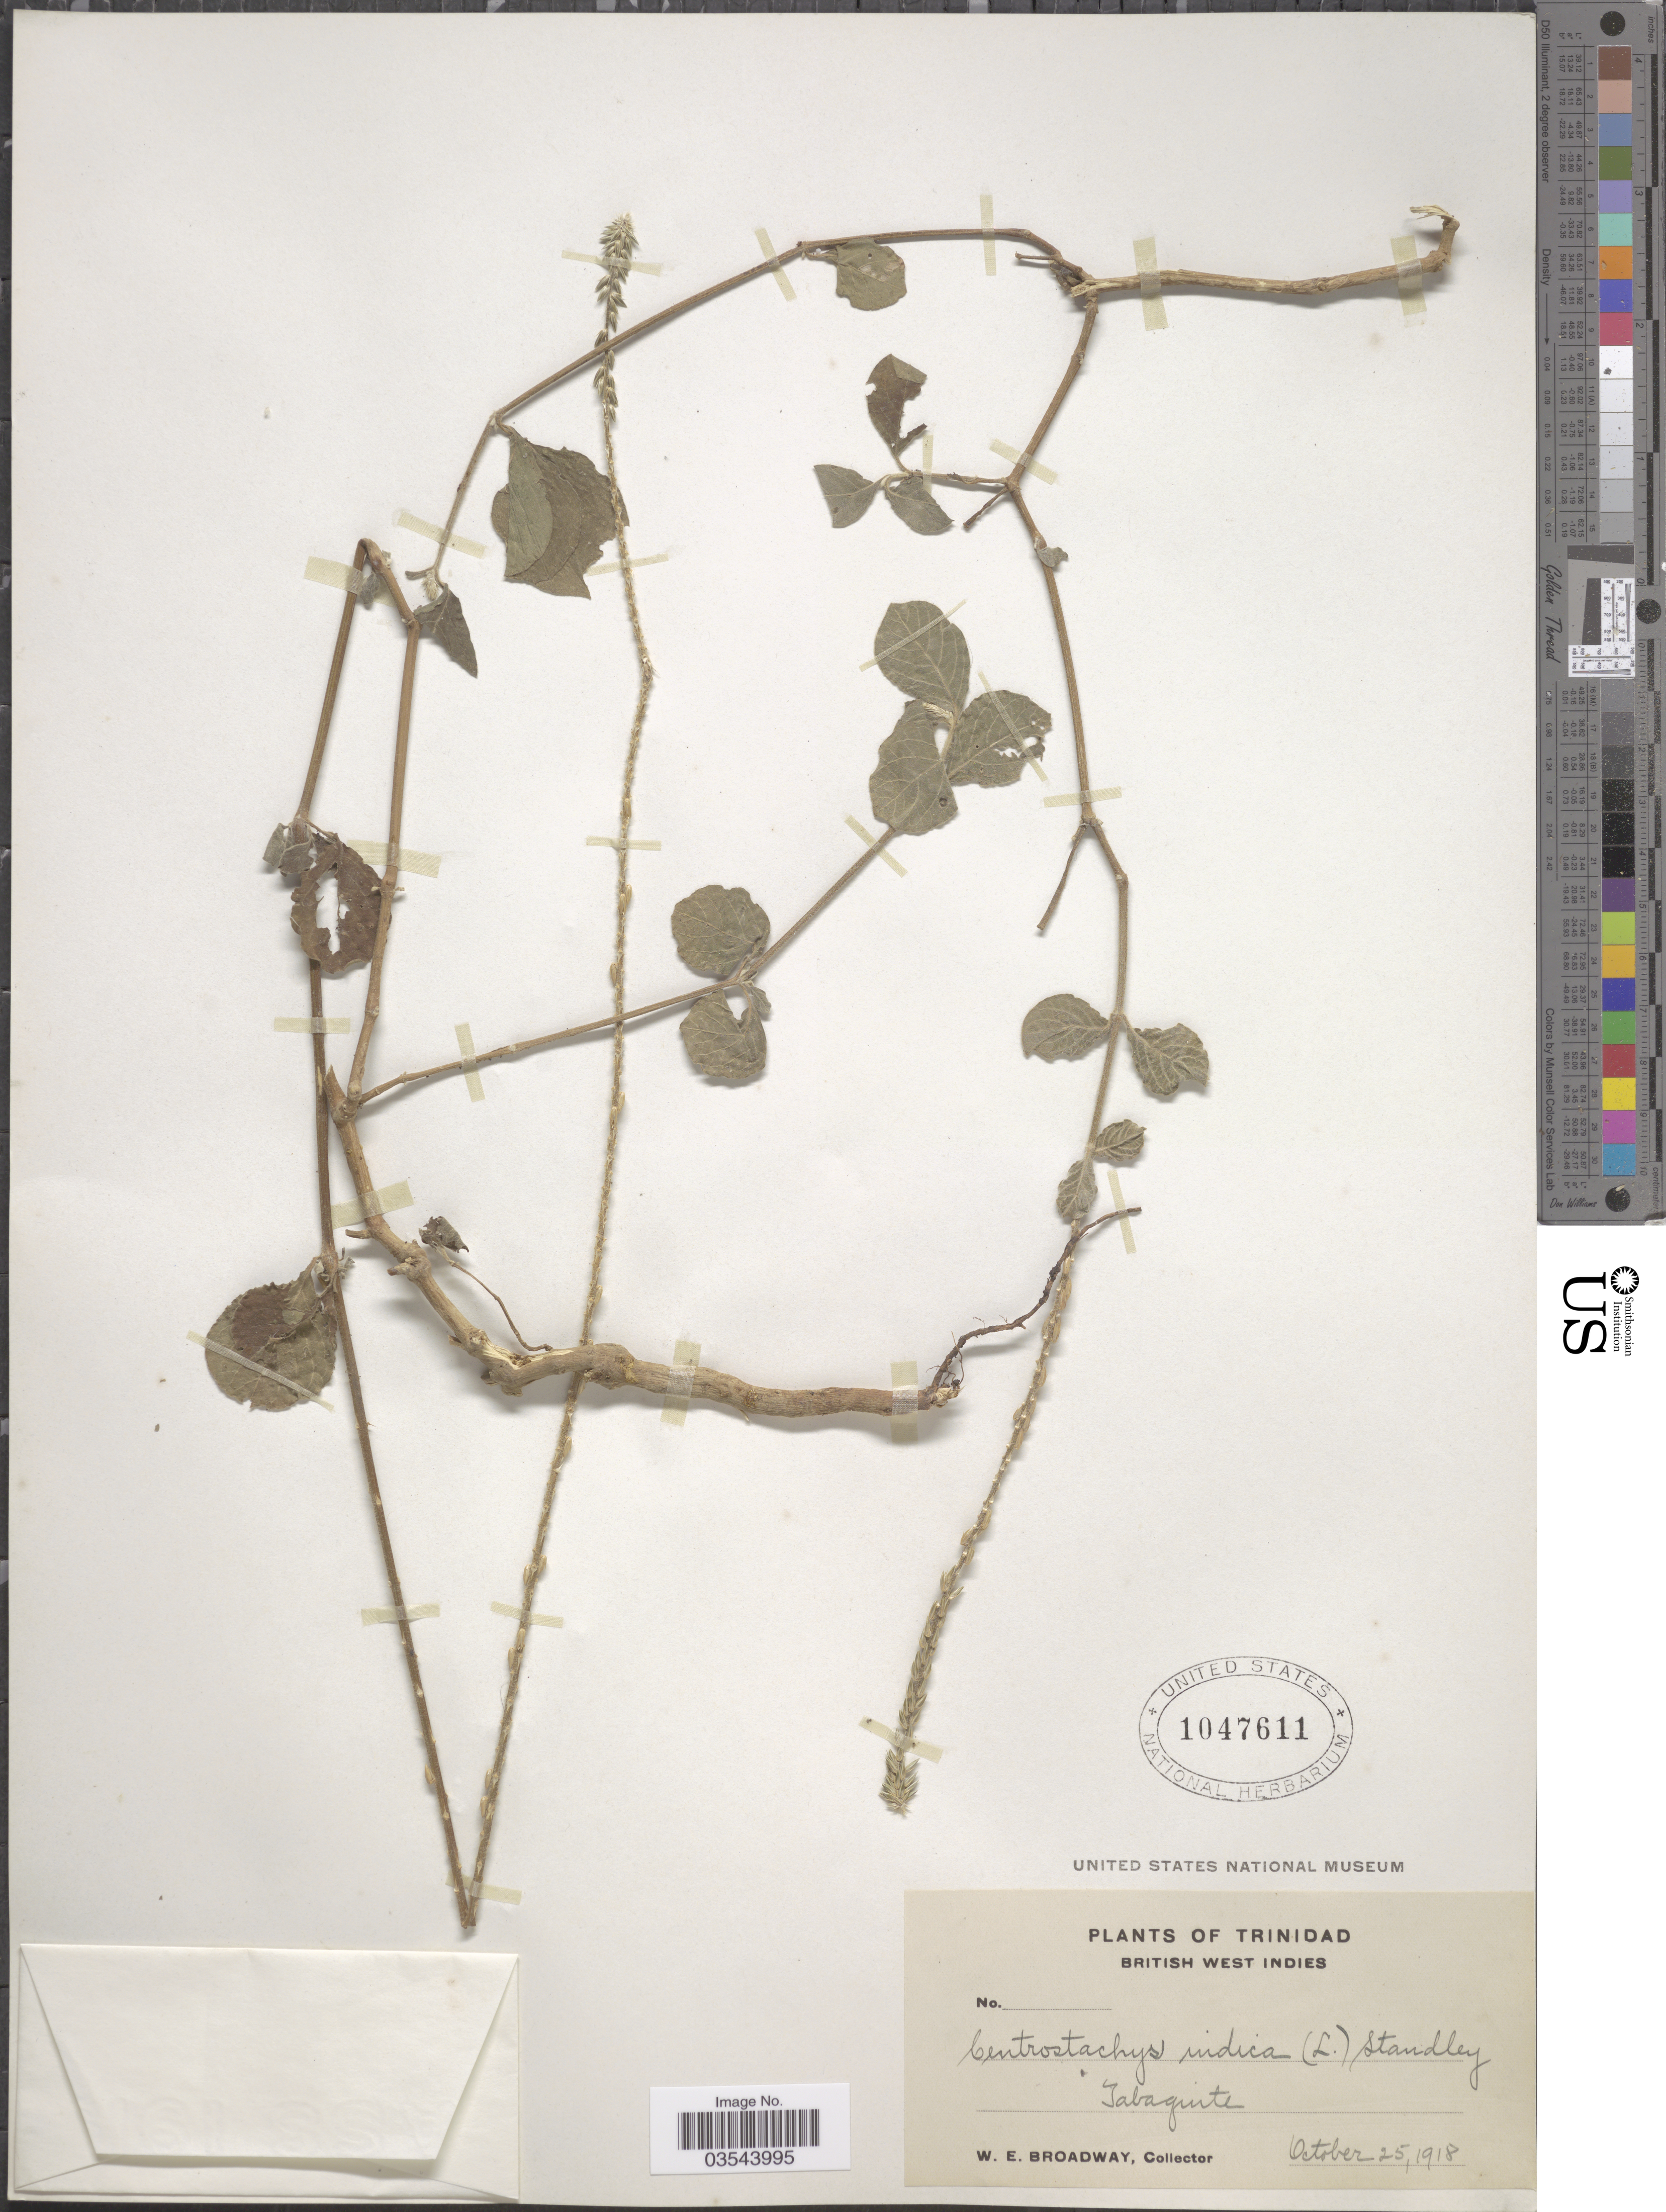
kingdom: Plantae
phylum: Tracheophyta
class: Magnoliopsida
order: Caryophyllales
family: Amaranthaceae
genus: Achyranthes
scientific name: Achyranthes indica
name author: (L.) Mill.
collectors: W. E. Broadway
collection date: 1918-10-25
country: Trinidad and Tobago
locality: Trinidad, British West Indies. Tabaguite.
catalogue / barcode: US 1047611